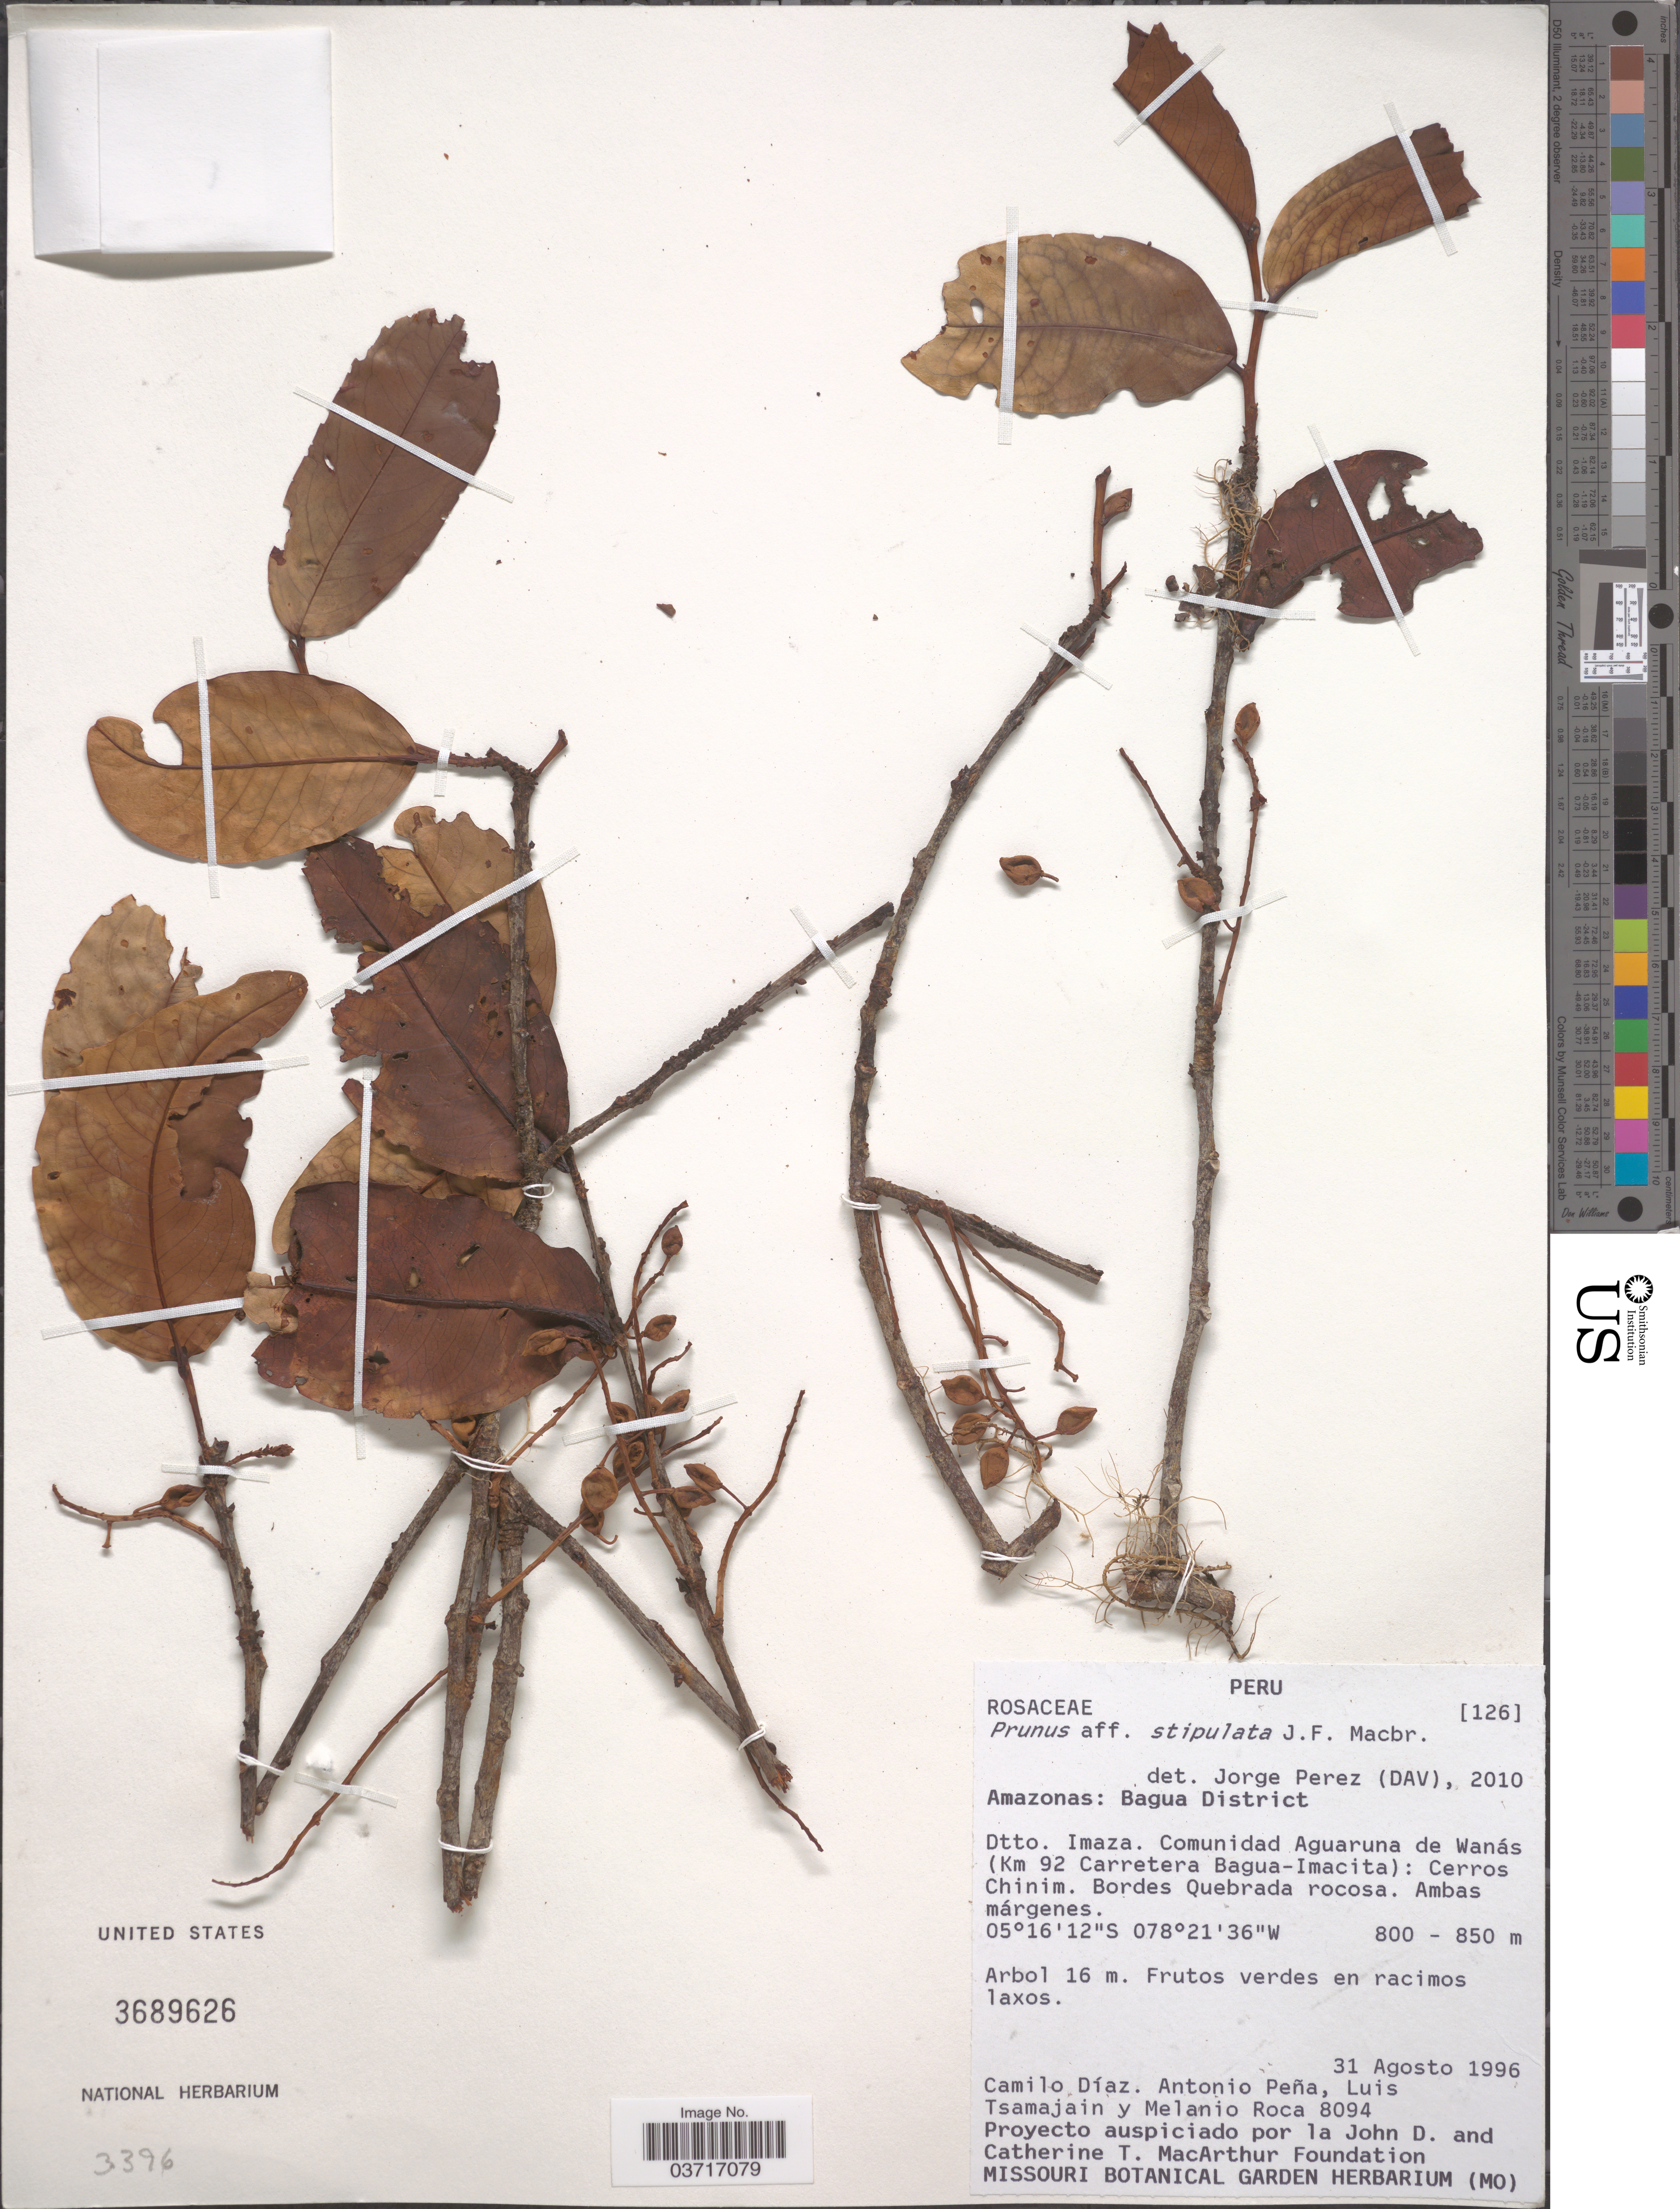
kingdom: Plantae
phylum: Tracheophyta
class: Magnoliopsida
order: Rosales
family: Rosaceae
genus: Prunus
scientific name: Prunus stipulacea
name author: Maxim.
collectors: C. Díaz, A. Pena, L. Tsamajain & M. Roca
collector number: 8094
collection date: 1996-08-31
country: Peru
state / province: Amazonas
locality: Bagua District. Dtto. Imaza. Comunidad Aguarana de Wanás (Km 92 Carretera Bagua-Imacita): Cerros Chinim. Bordes Quebrada rocosa.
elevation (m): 800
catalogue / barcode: US 3689626